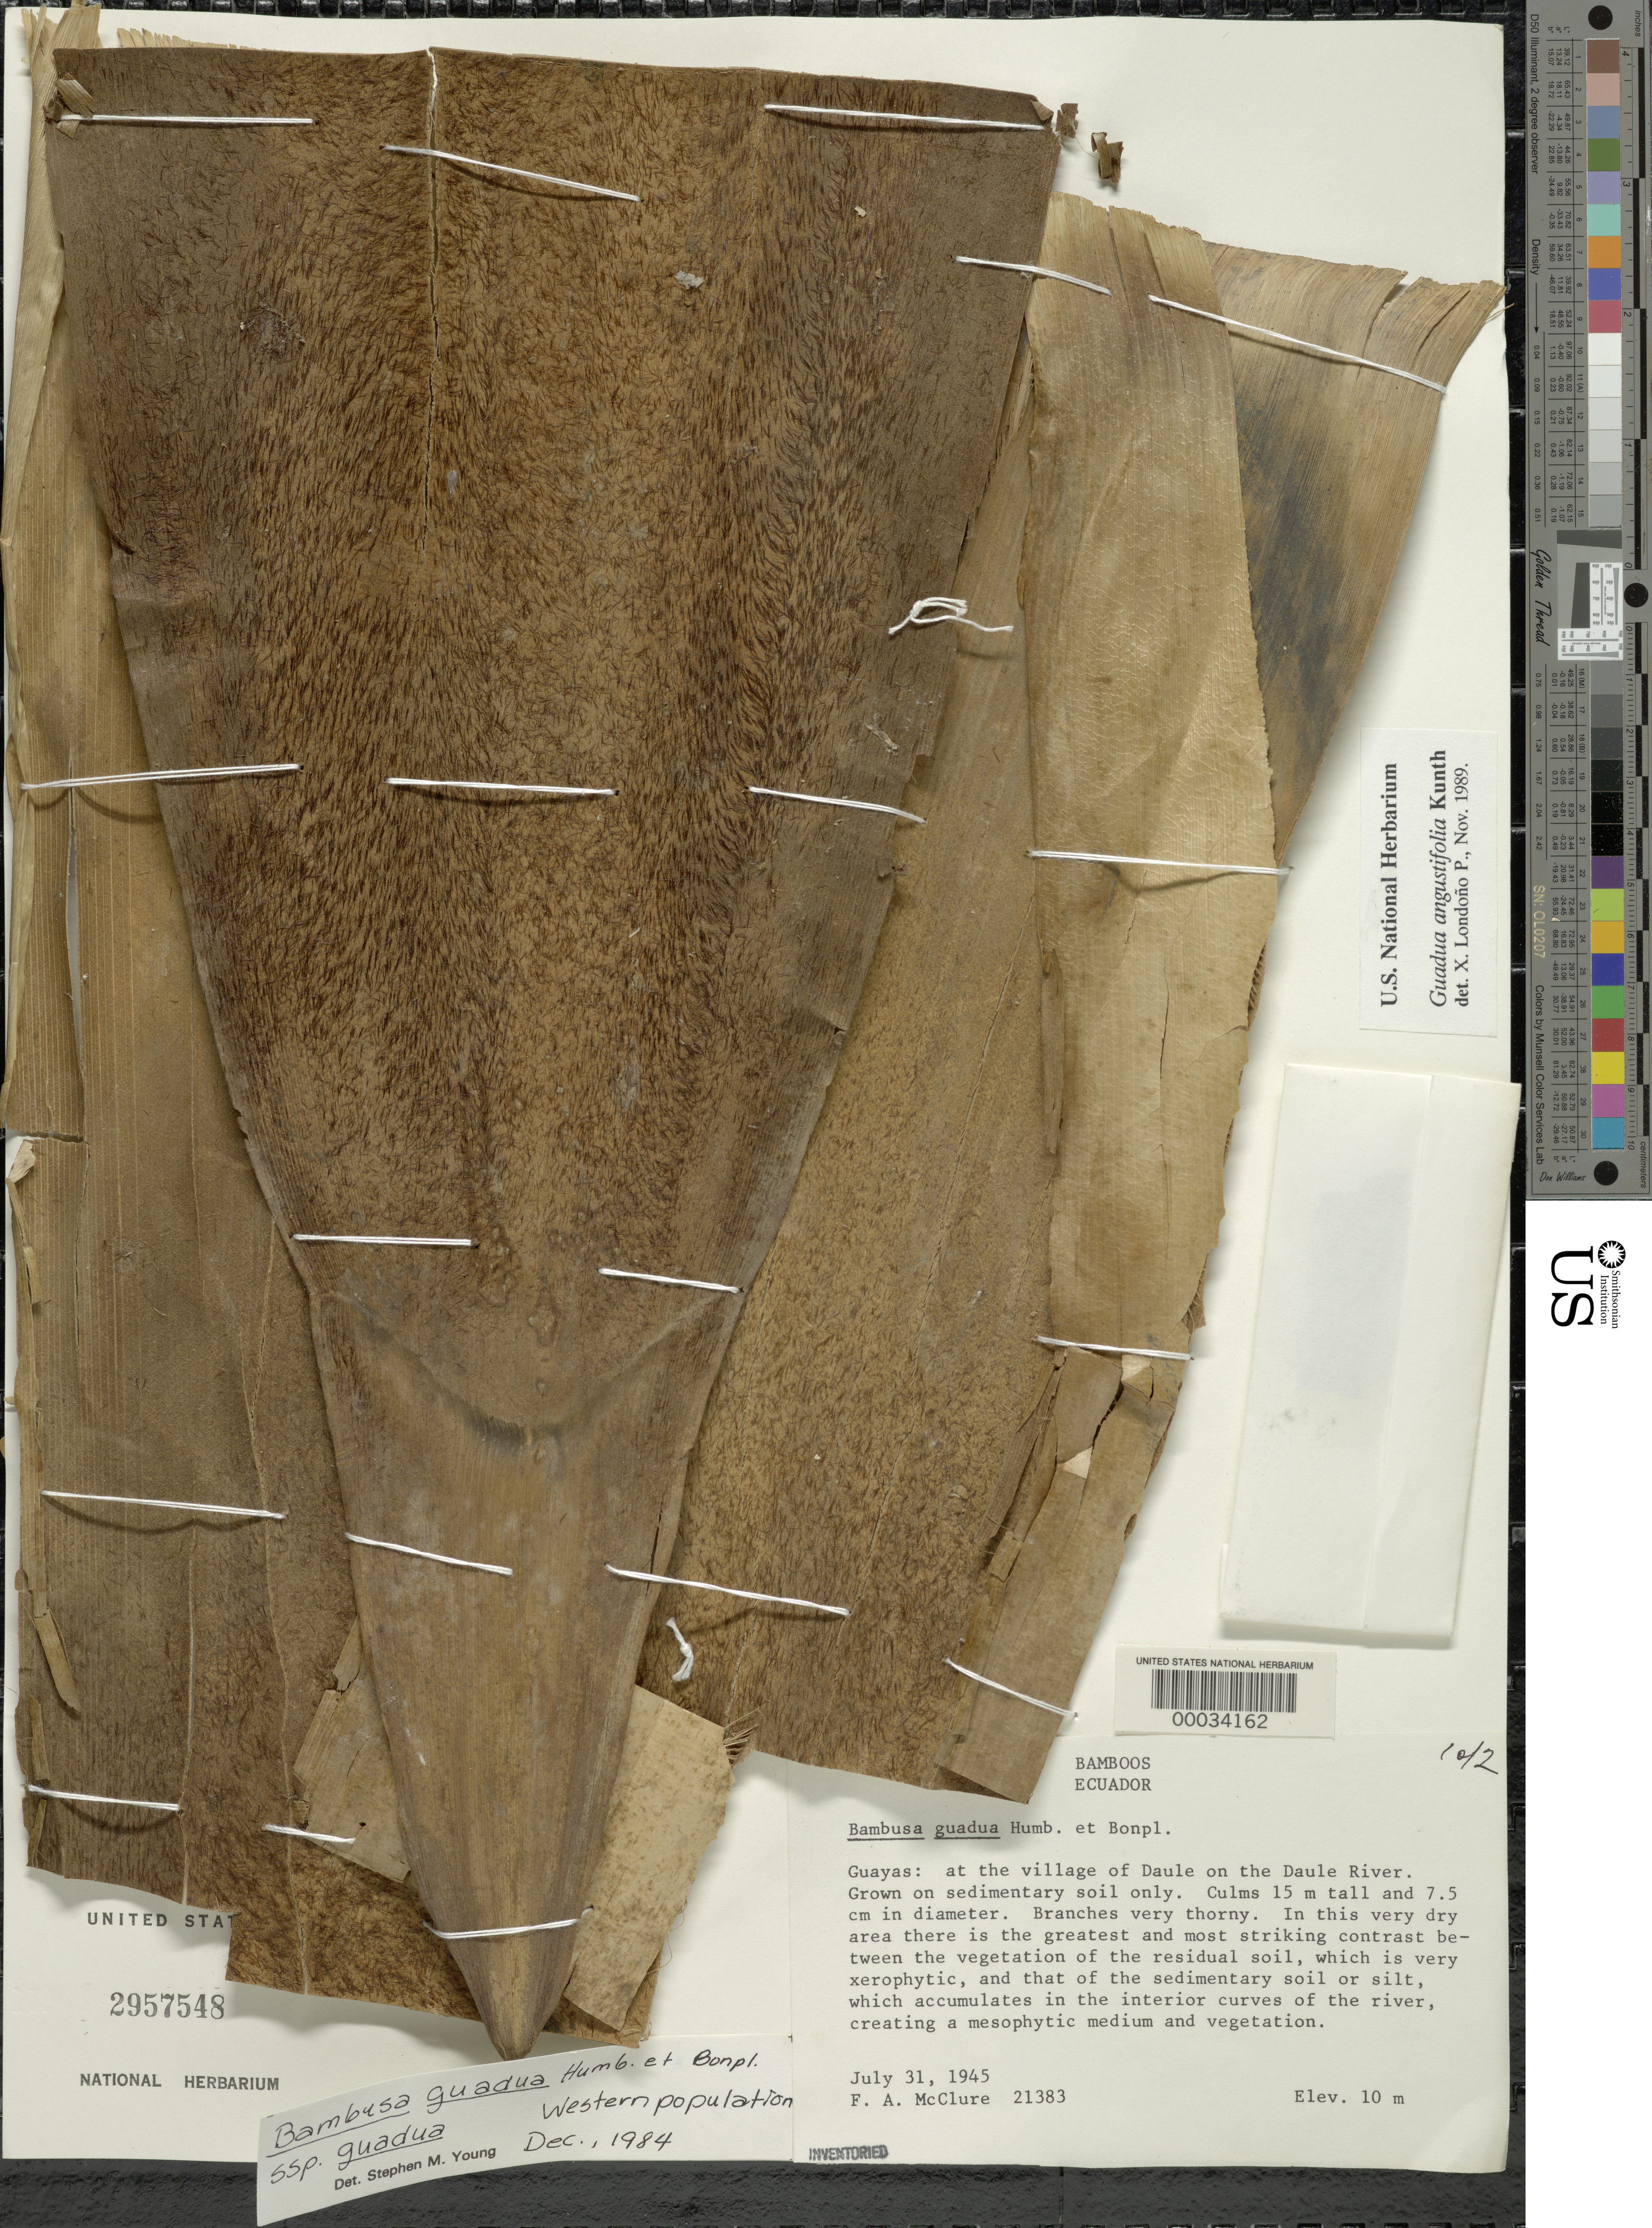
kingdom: Plantae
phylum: Tracheophyta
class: Liliopsida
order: Poales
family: Poaceae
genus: Guadua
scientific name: Guadua angustifolia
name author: Kunth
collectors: F. A. McClure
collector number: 21383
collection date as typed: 31 Jul 1945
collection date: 1945-07-31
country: Ecuador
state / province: Guayas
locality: Daule, Daule River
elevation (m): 10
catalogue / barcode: US 2957548